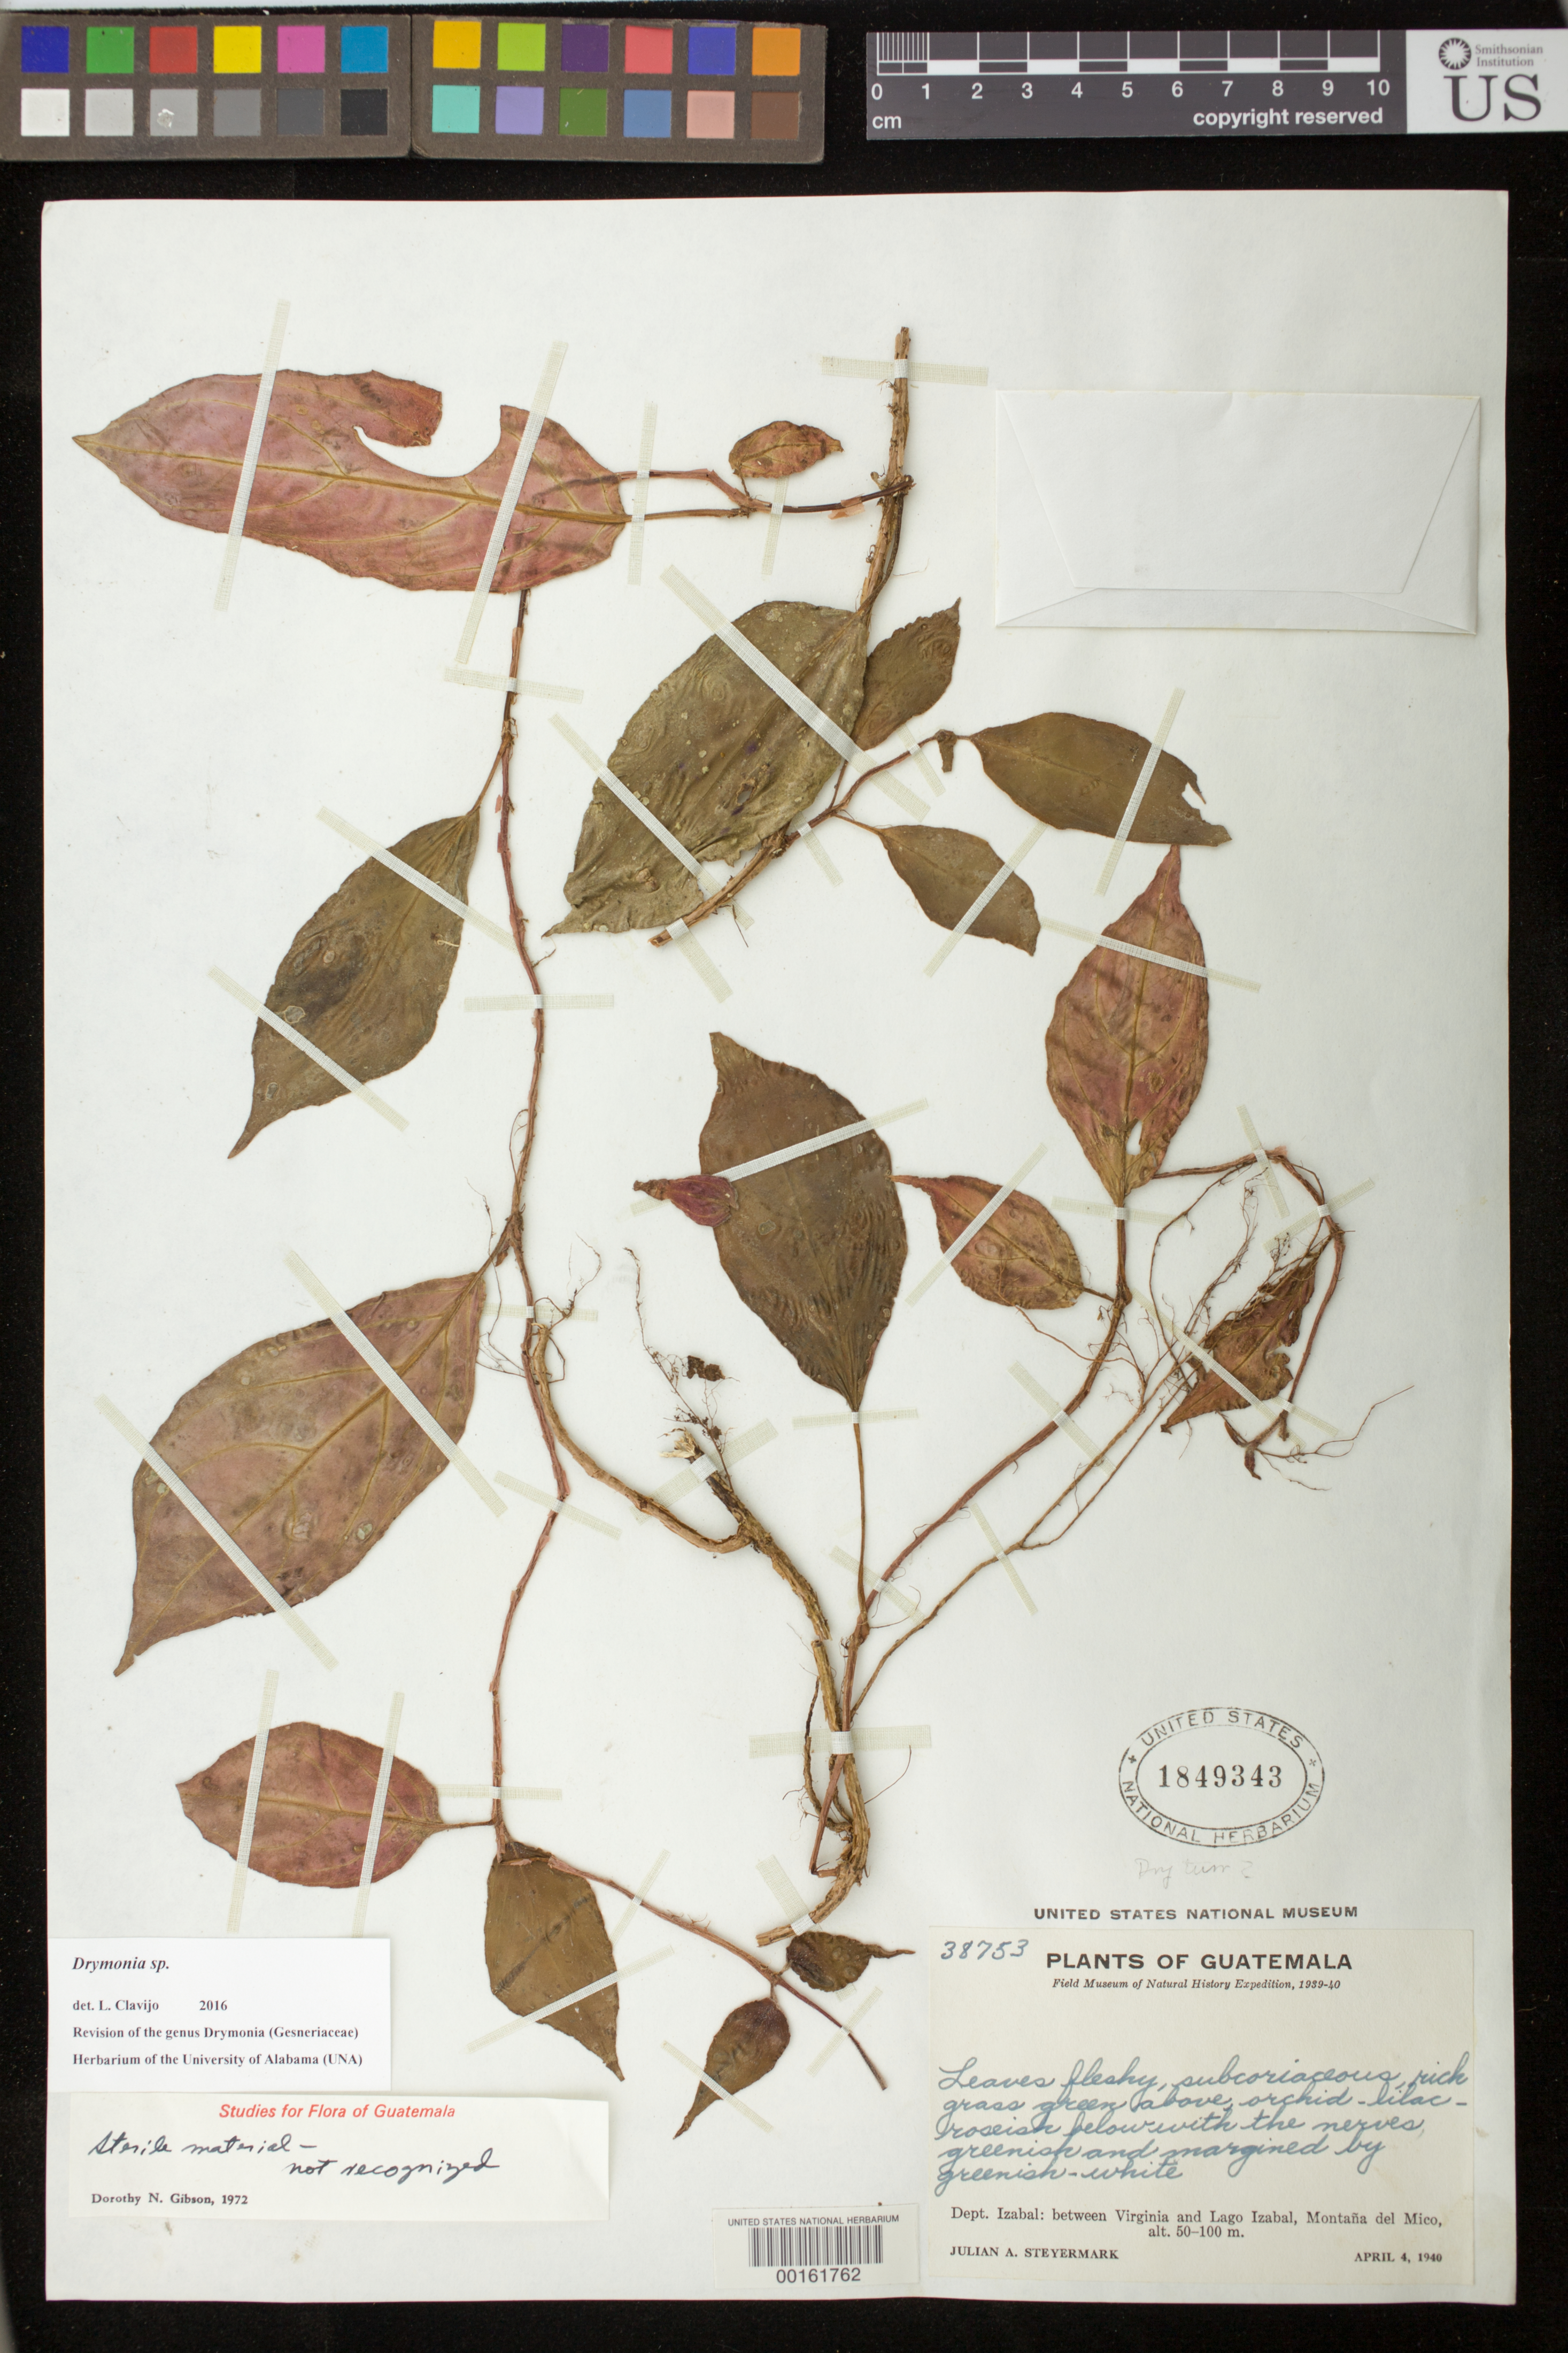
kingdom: Plantae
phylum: Tracheophyta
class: Magnoliopsida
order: Lamiales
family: Gesneriaceae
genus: Drymonia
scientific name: Drymonia turrialvae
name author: Hanst.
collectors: J. Steyermark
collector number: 38753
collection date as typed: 04 Apr 1940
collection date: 1940-04-04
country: Guatemala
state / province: Izabal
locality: Between Virginia and Lago Isabal, Montana del Mico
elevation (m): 50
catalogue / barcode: US 1849343